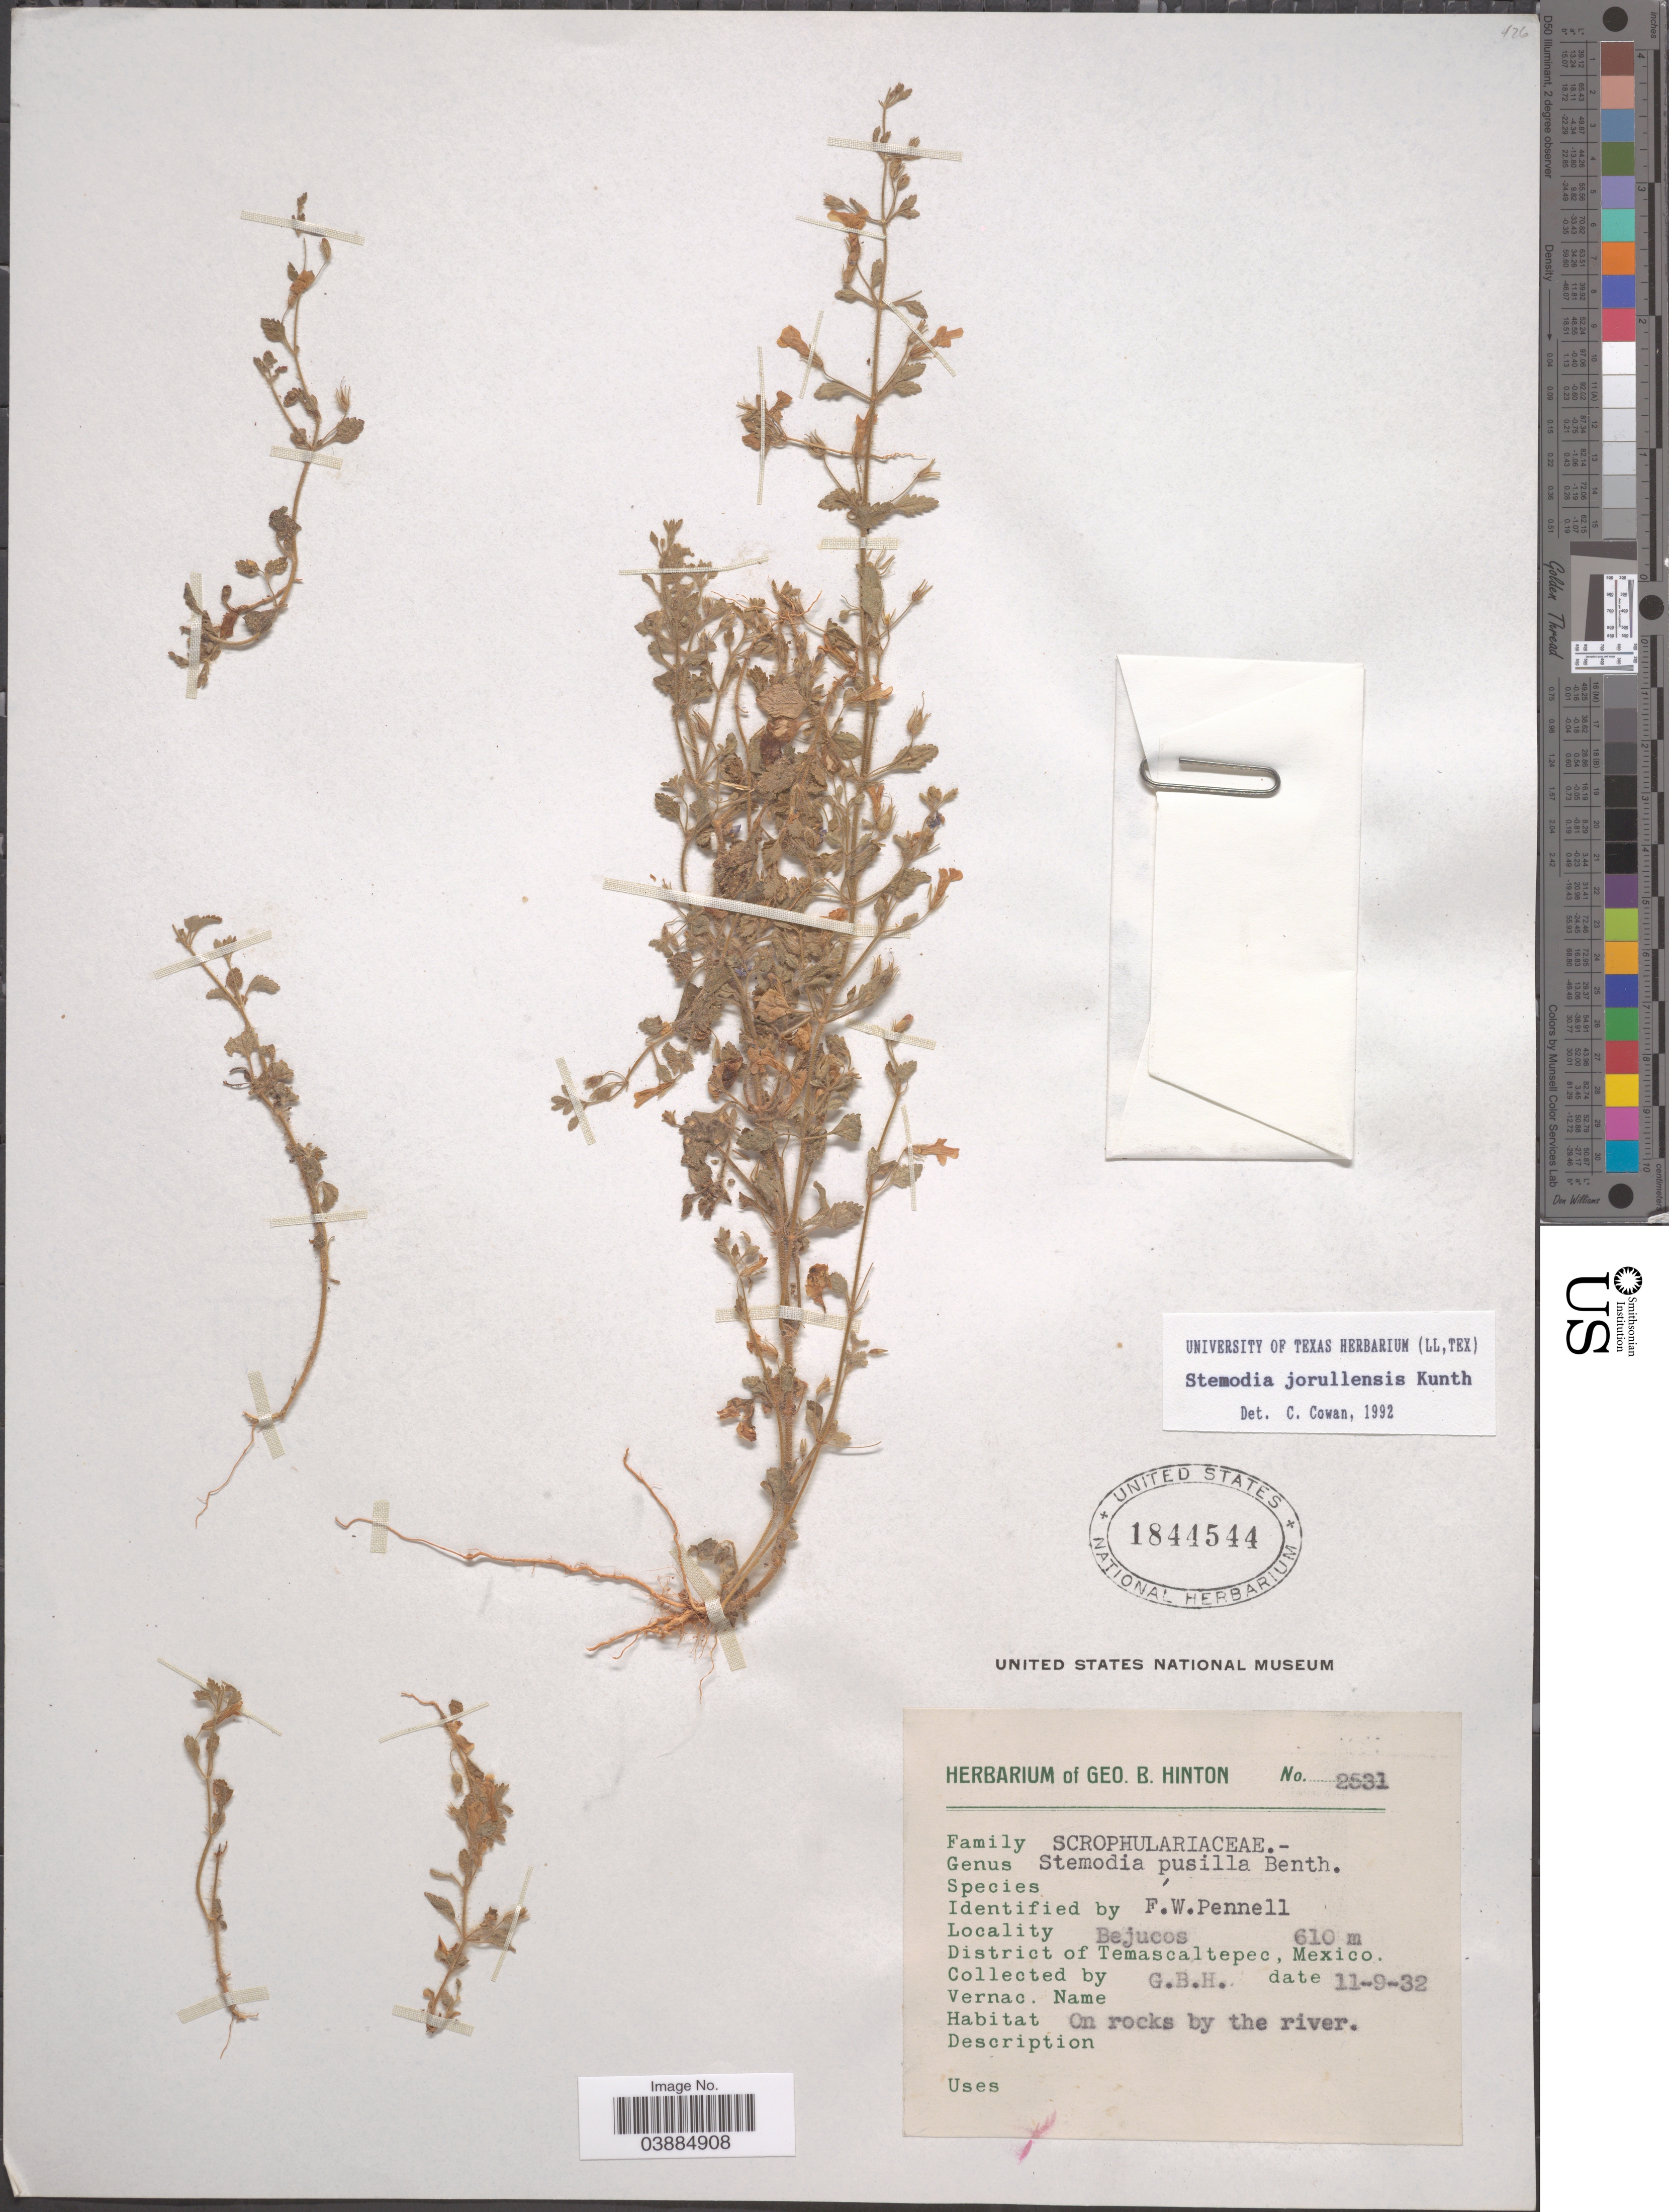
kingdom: Plantae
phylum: Tracheophyta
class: Magnoliopsida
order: Lamiales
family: Plantaginaceae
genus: Stemodia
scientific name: Stemodia jorullensis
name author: Kunth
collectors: G. B. Hinton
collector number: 2531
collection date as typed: Transcribed d/m/y: 11/9/32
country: Mexico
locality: Bejucos. District of Temascaltepec.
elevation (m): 610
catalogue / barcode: US 1844544